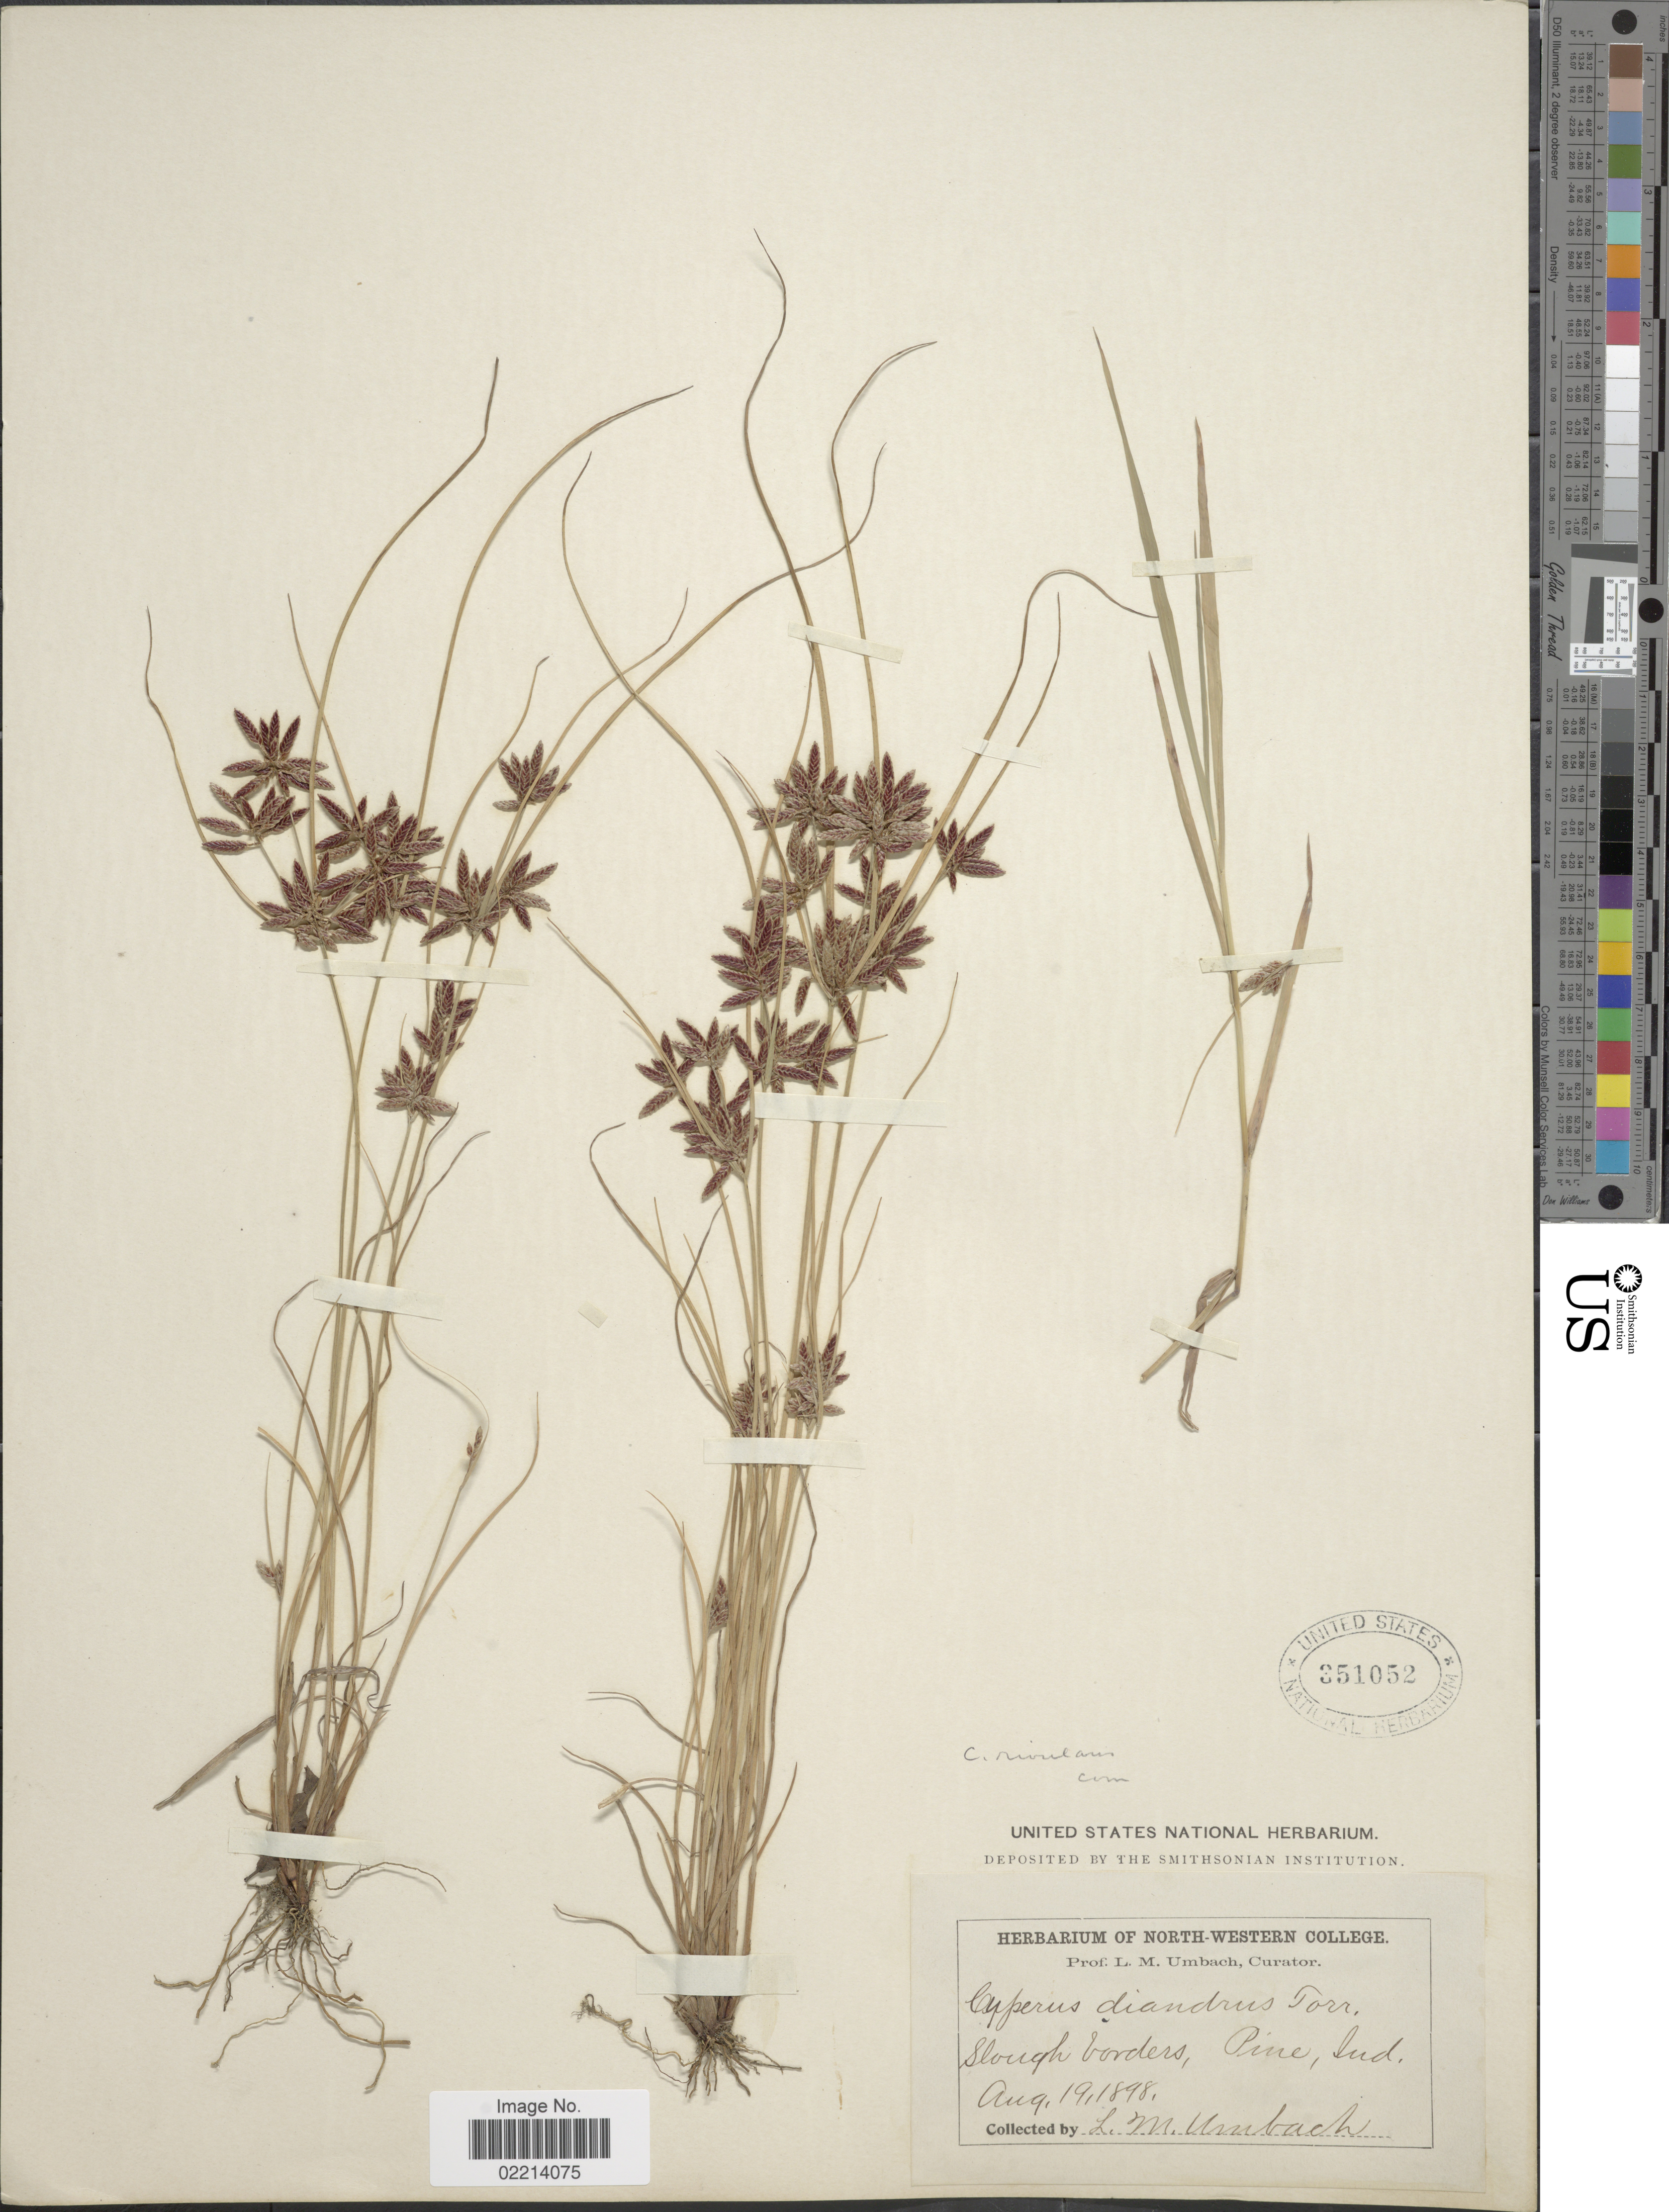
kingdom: Plantae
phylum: Tracheophyta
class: Liliopsida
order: Poales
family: Cyperaceae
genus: Cyperus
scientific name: Cyperus bipartitus Torr.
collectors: L. M. Umbach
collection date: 1898-08-19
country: United States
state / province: Indiana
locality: Slough borders, Pine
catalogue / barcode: US 351052